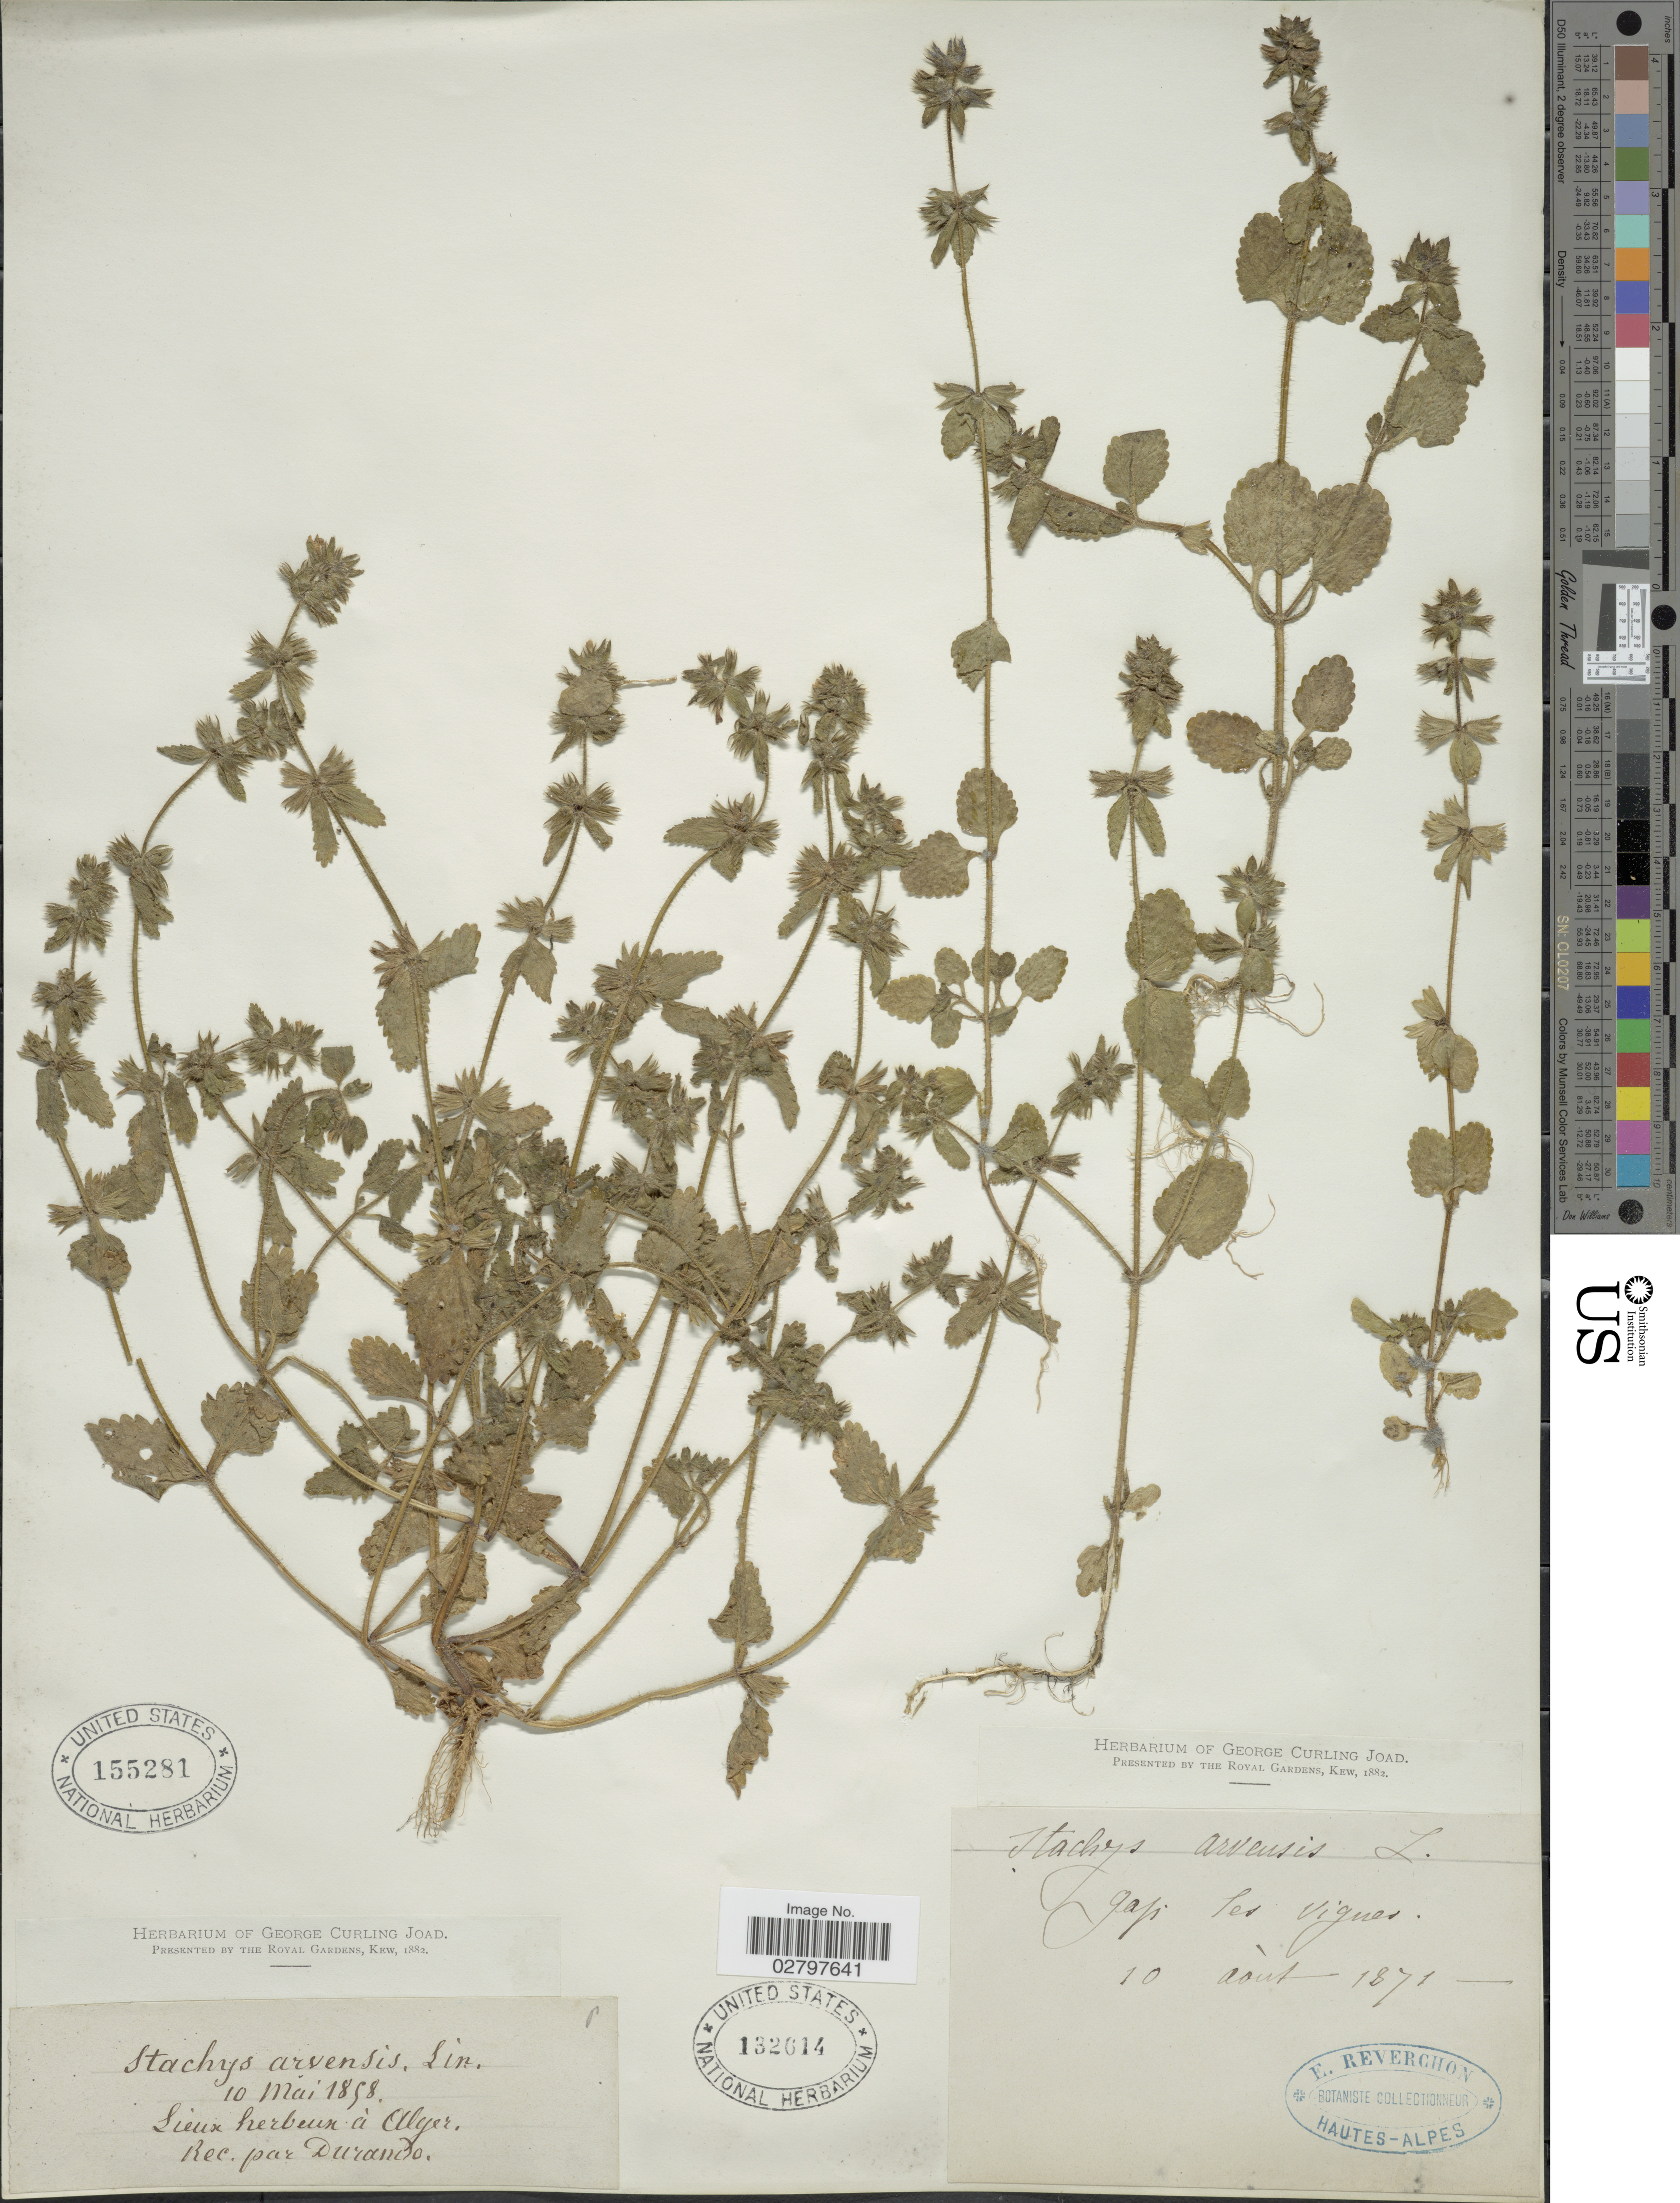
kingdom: Plantae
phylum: Tracheophyta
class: Magnoliopsida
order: Lamiales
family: Lamiaceae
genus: Stachys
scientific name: Stachys arvensis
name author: (L.) L.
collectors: Durando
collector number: P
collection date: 1858-05-10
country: Algeria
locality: Lieux herbeux á Alger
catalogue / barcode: US 155281